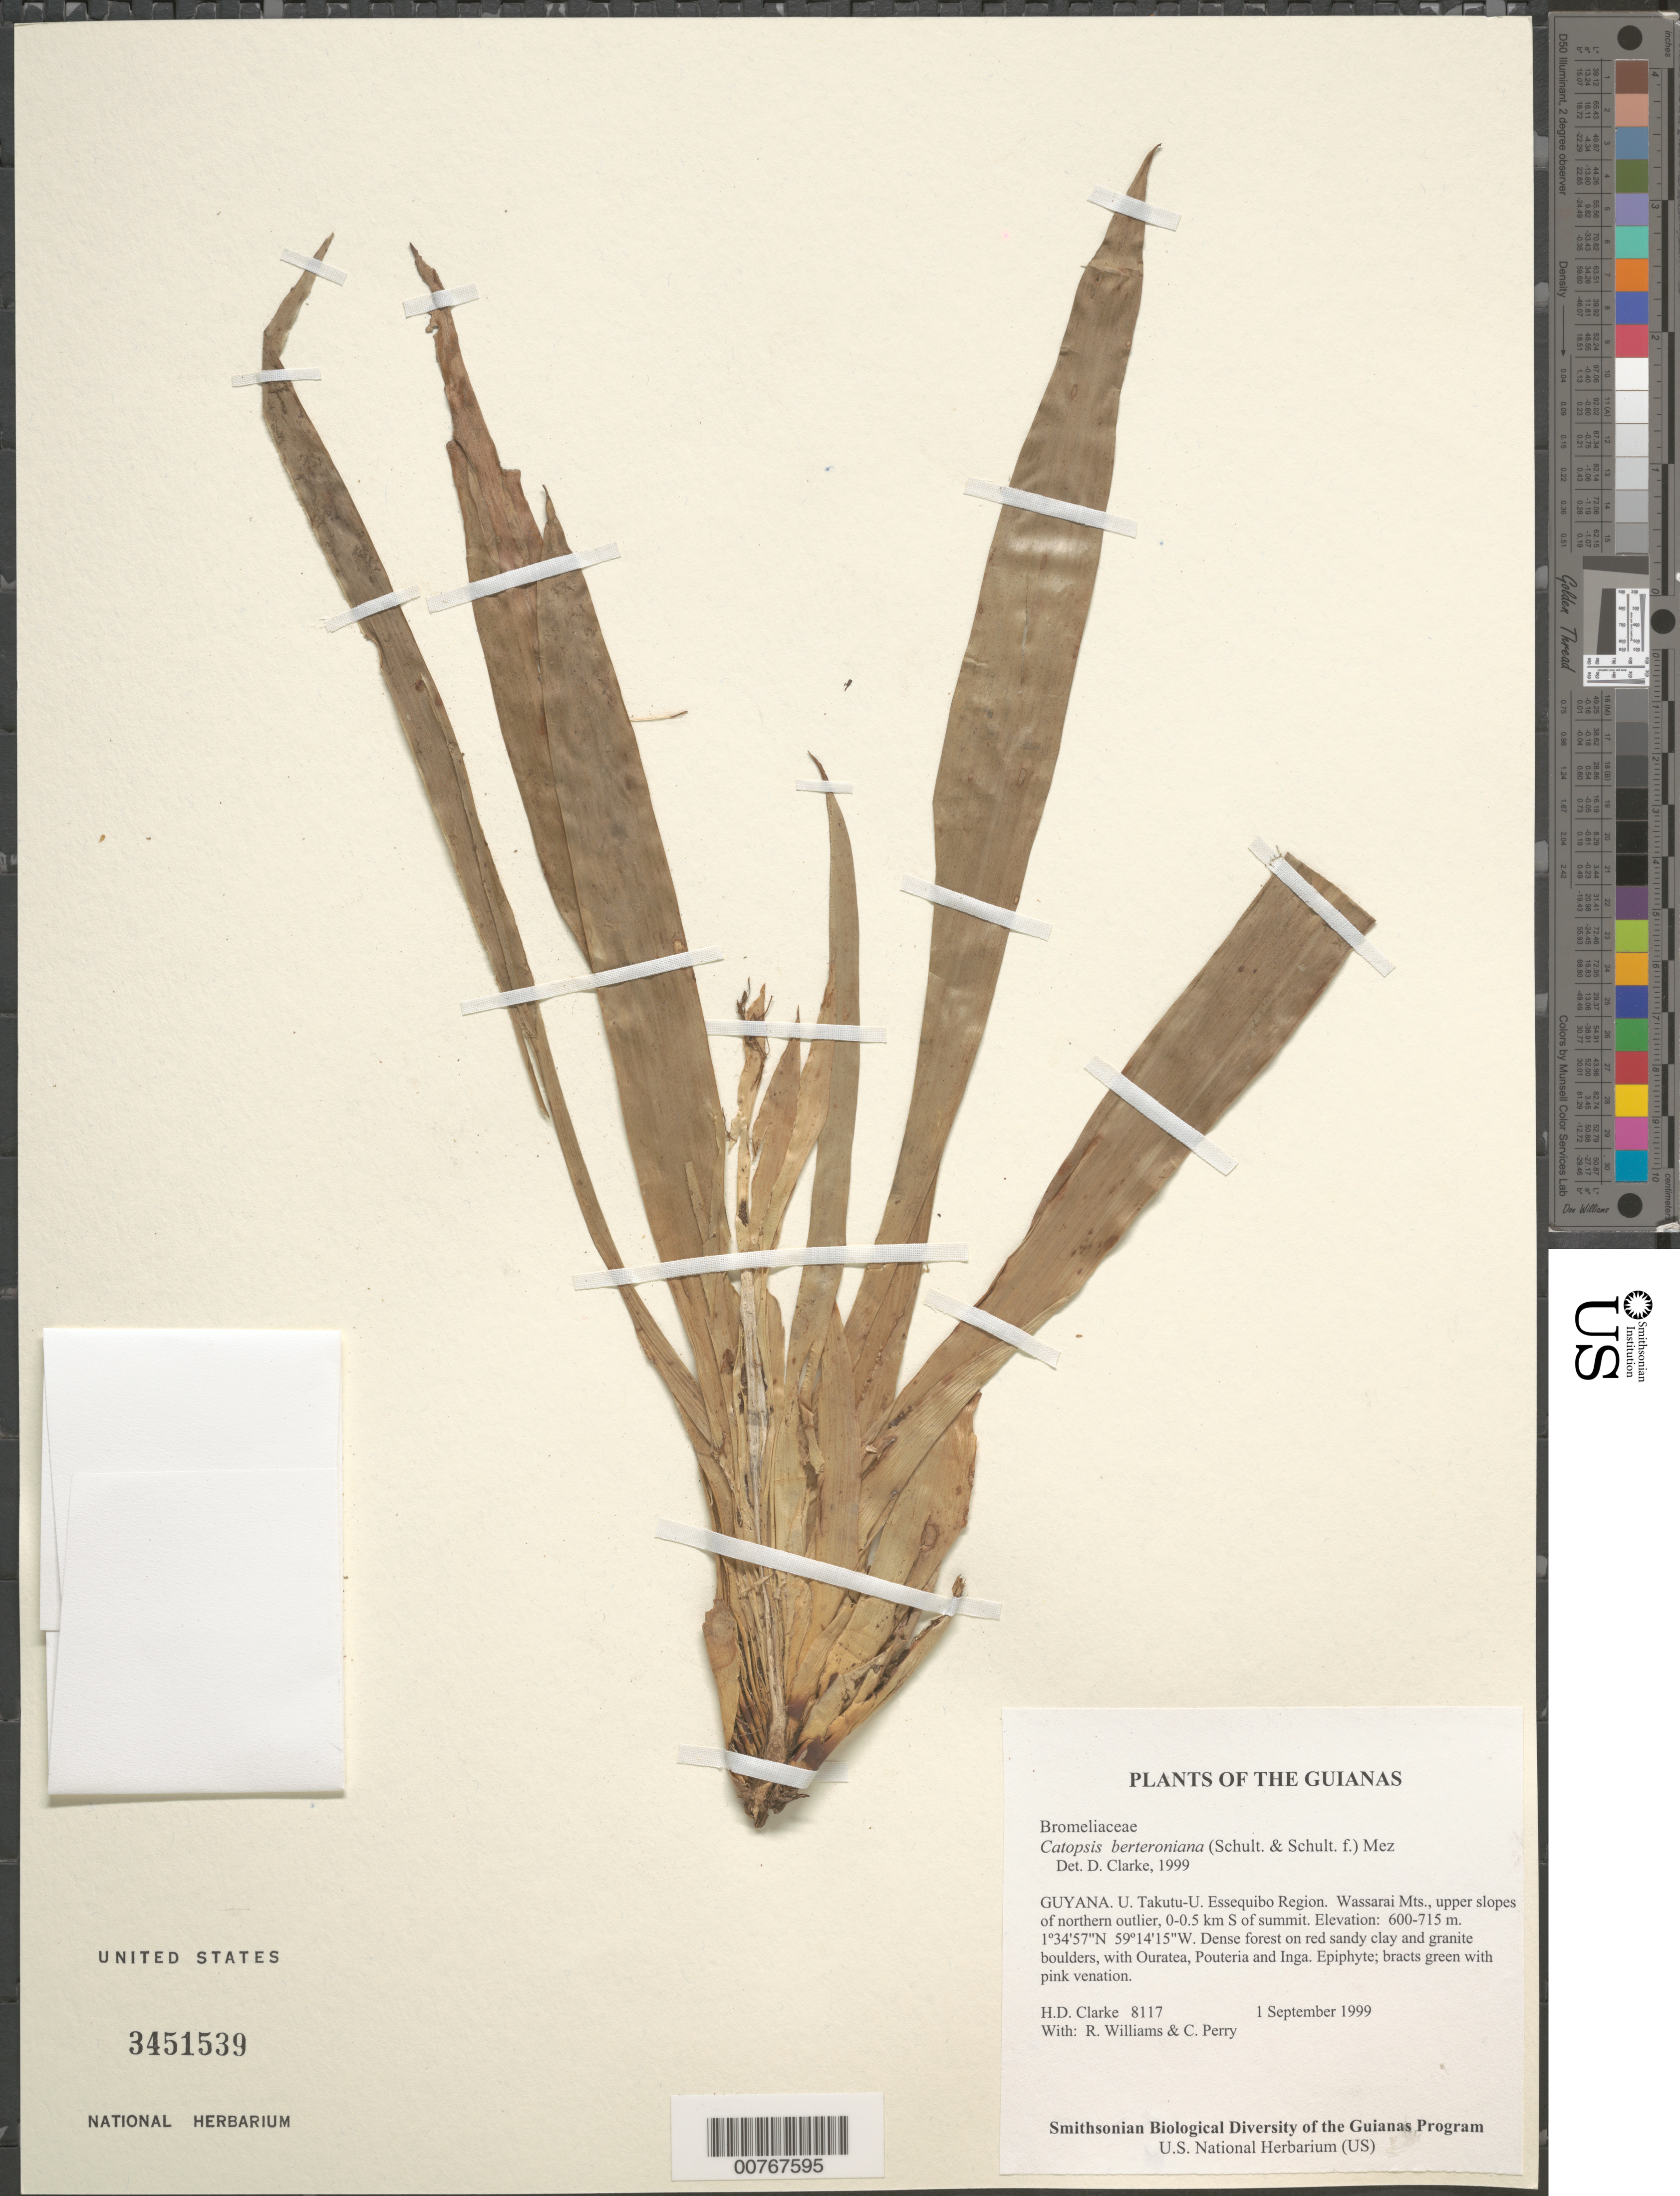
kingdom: Plantae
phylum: Tracheophyta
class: Liliopsida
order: Poales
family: Bromeliaceae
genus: Catopsis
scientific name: Catopsis berteroniana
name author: (Schult. & Schult. f.) Mez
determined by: Clarke, H. D., University of North Carolina (Asheville)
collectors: H. D. Clarke, R. Williams & C. Perry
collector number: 8117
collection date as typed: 1 September 1999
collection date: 1999-09-01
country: Guyana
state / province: U. Takutu-U. Essequibo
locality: Wassarai Mts., upper slopes of northern outlier, 0-0.5 km S of summit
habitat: Dense forest on red sandy clay and granite boulders, with Ouratea, Pouteria and Inga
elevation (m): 600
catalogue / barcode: US 3451539